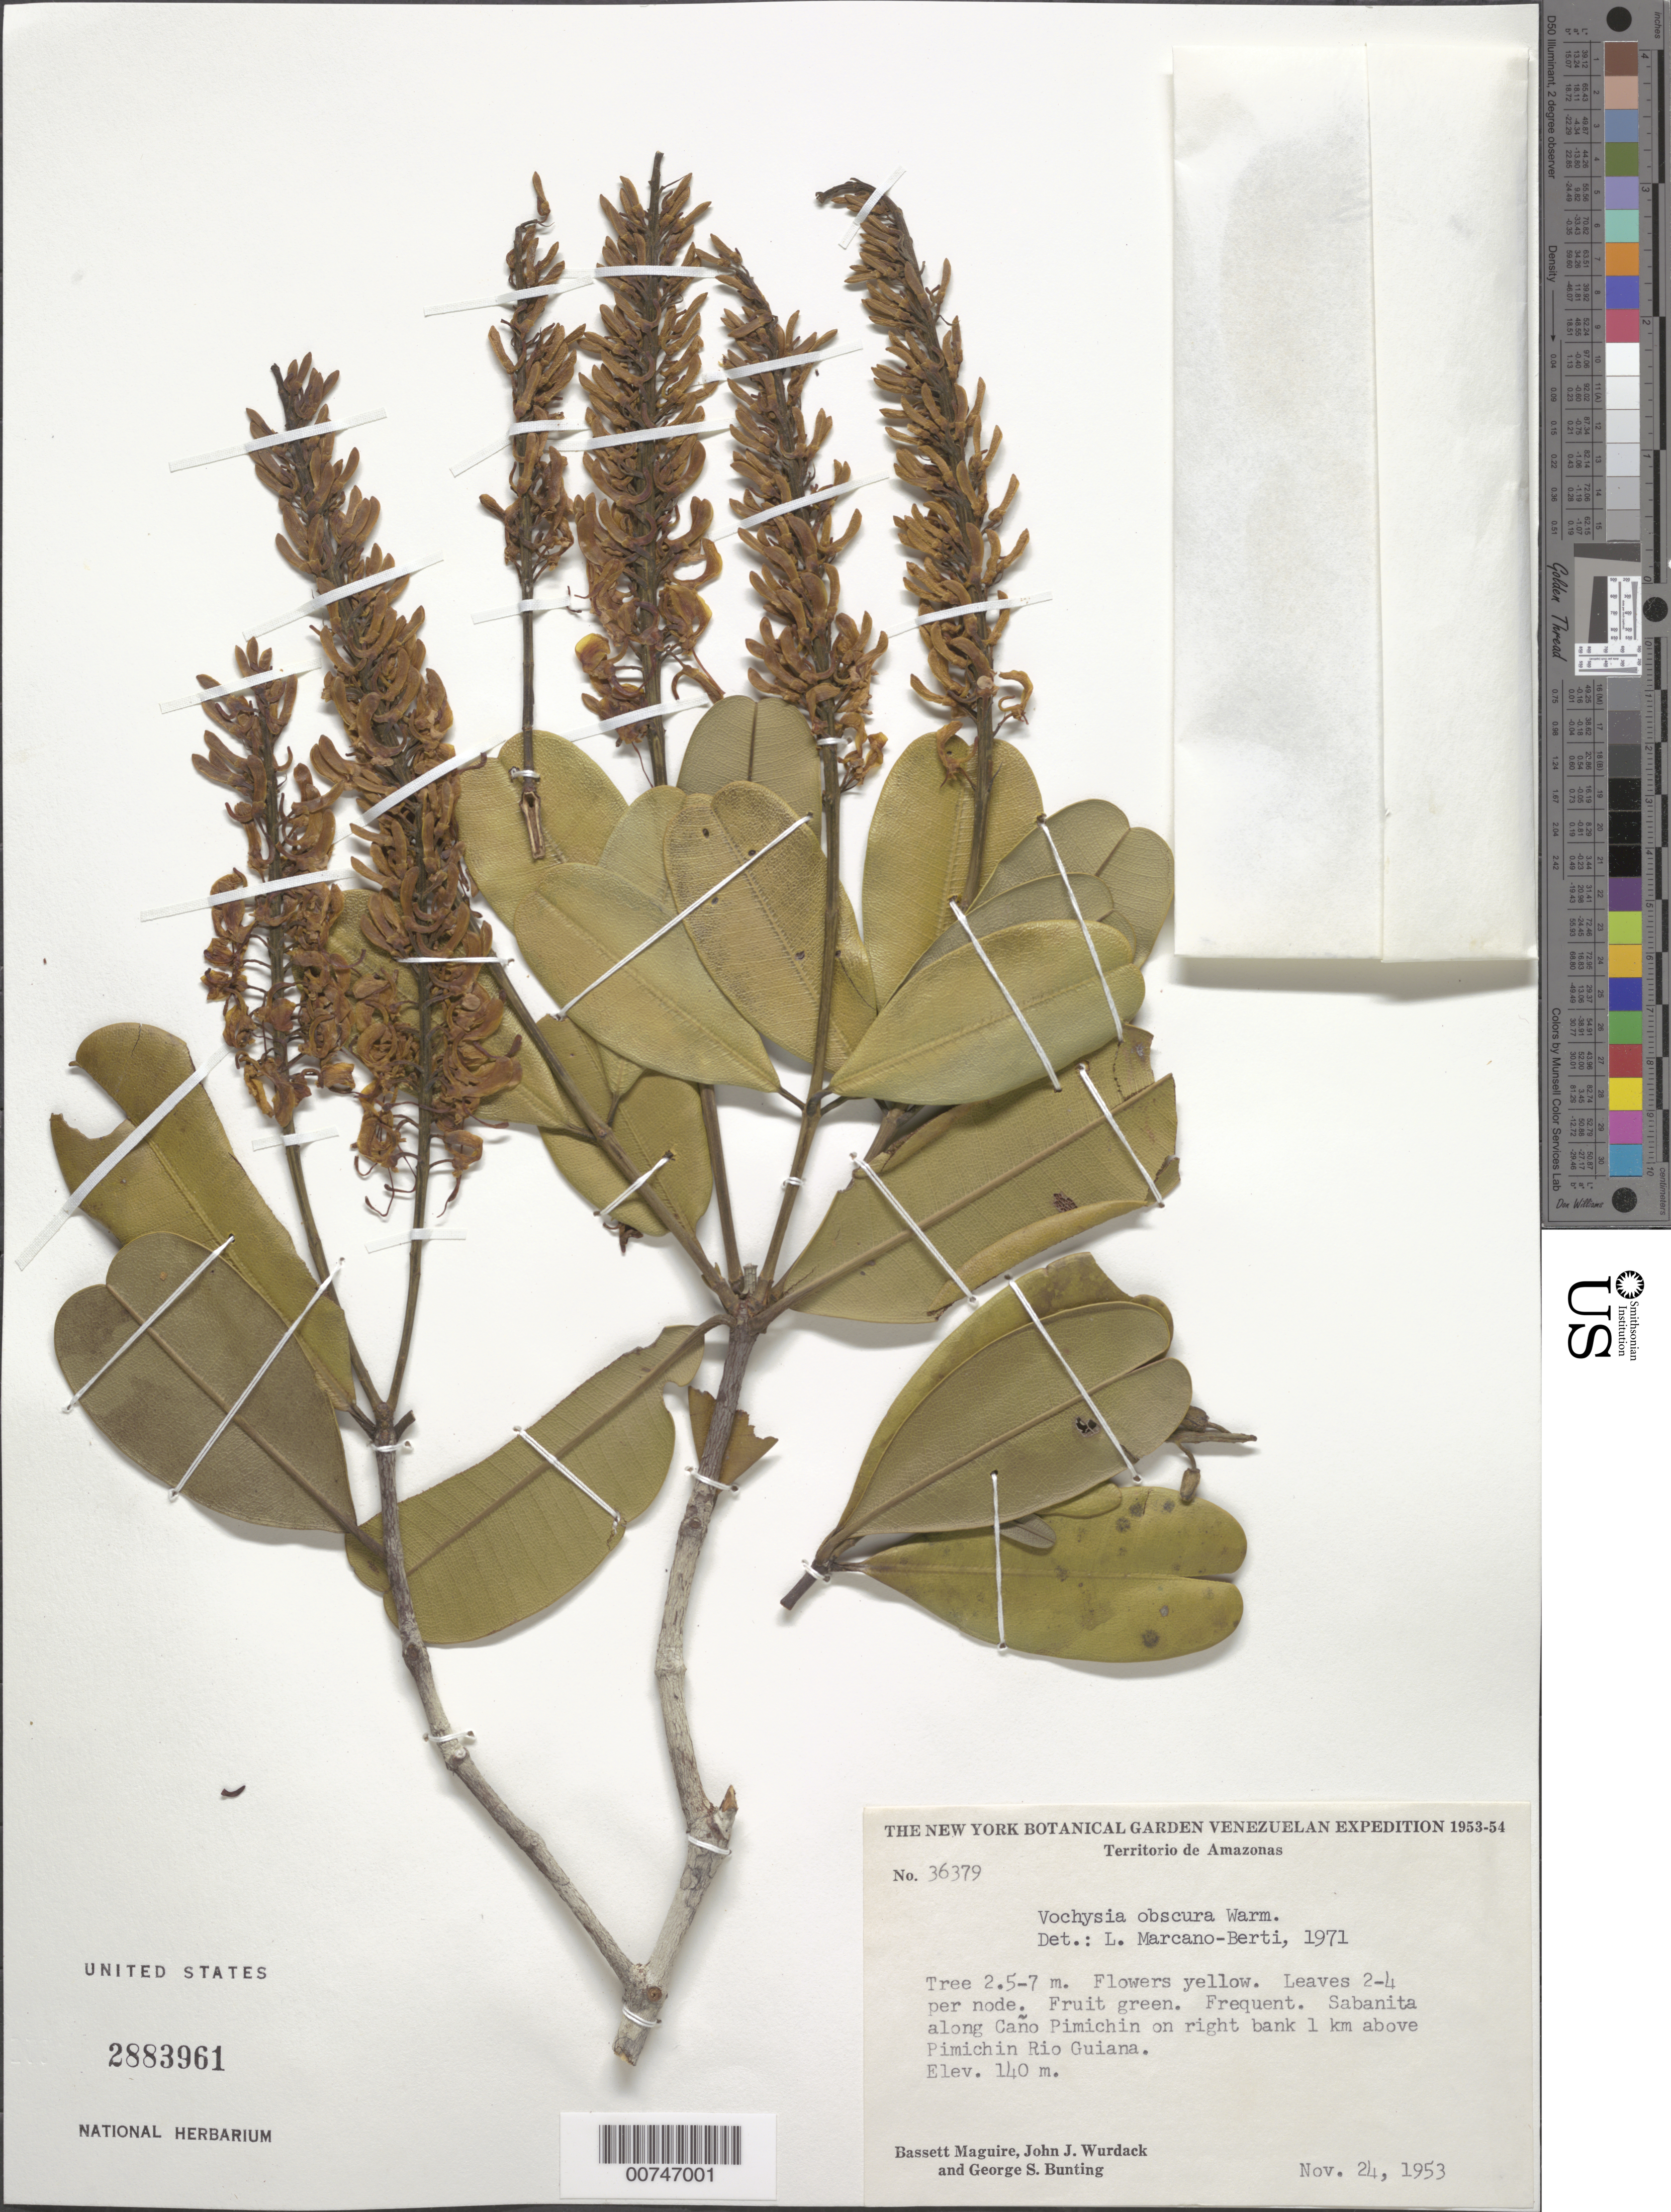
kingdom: Plantae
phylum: Tracheophyta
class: Magnoliopsida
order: Myrtales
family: Vochysiaceae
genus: Vochysia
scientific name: Vochysia obscura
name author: Warm.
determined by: Marcano-Berti, L.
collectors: B. Maguire, J. J. Wurdack & G. S. Bunting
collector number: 36379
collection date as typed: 24-Nov-53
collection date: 1953-11-24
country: Venezuela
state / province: Amazonas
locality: Río Guainía, Caño Pimichín, 1 km above Pimichín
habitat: Sabanita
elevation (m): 120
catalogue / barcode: US 2883961